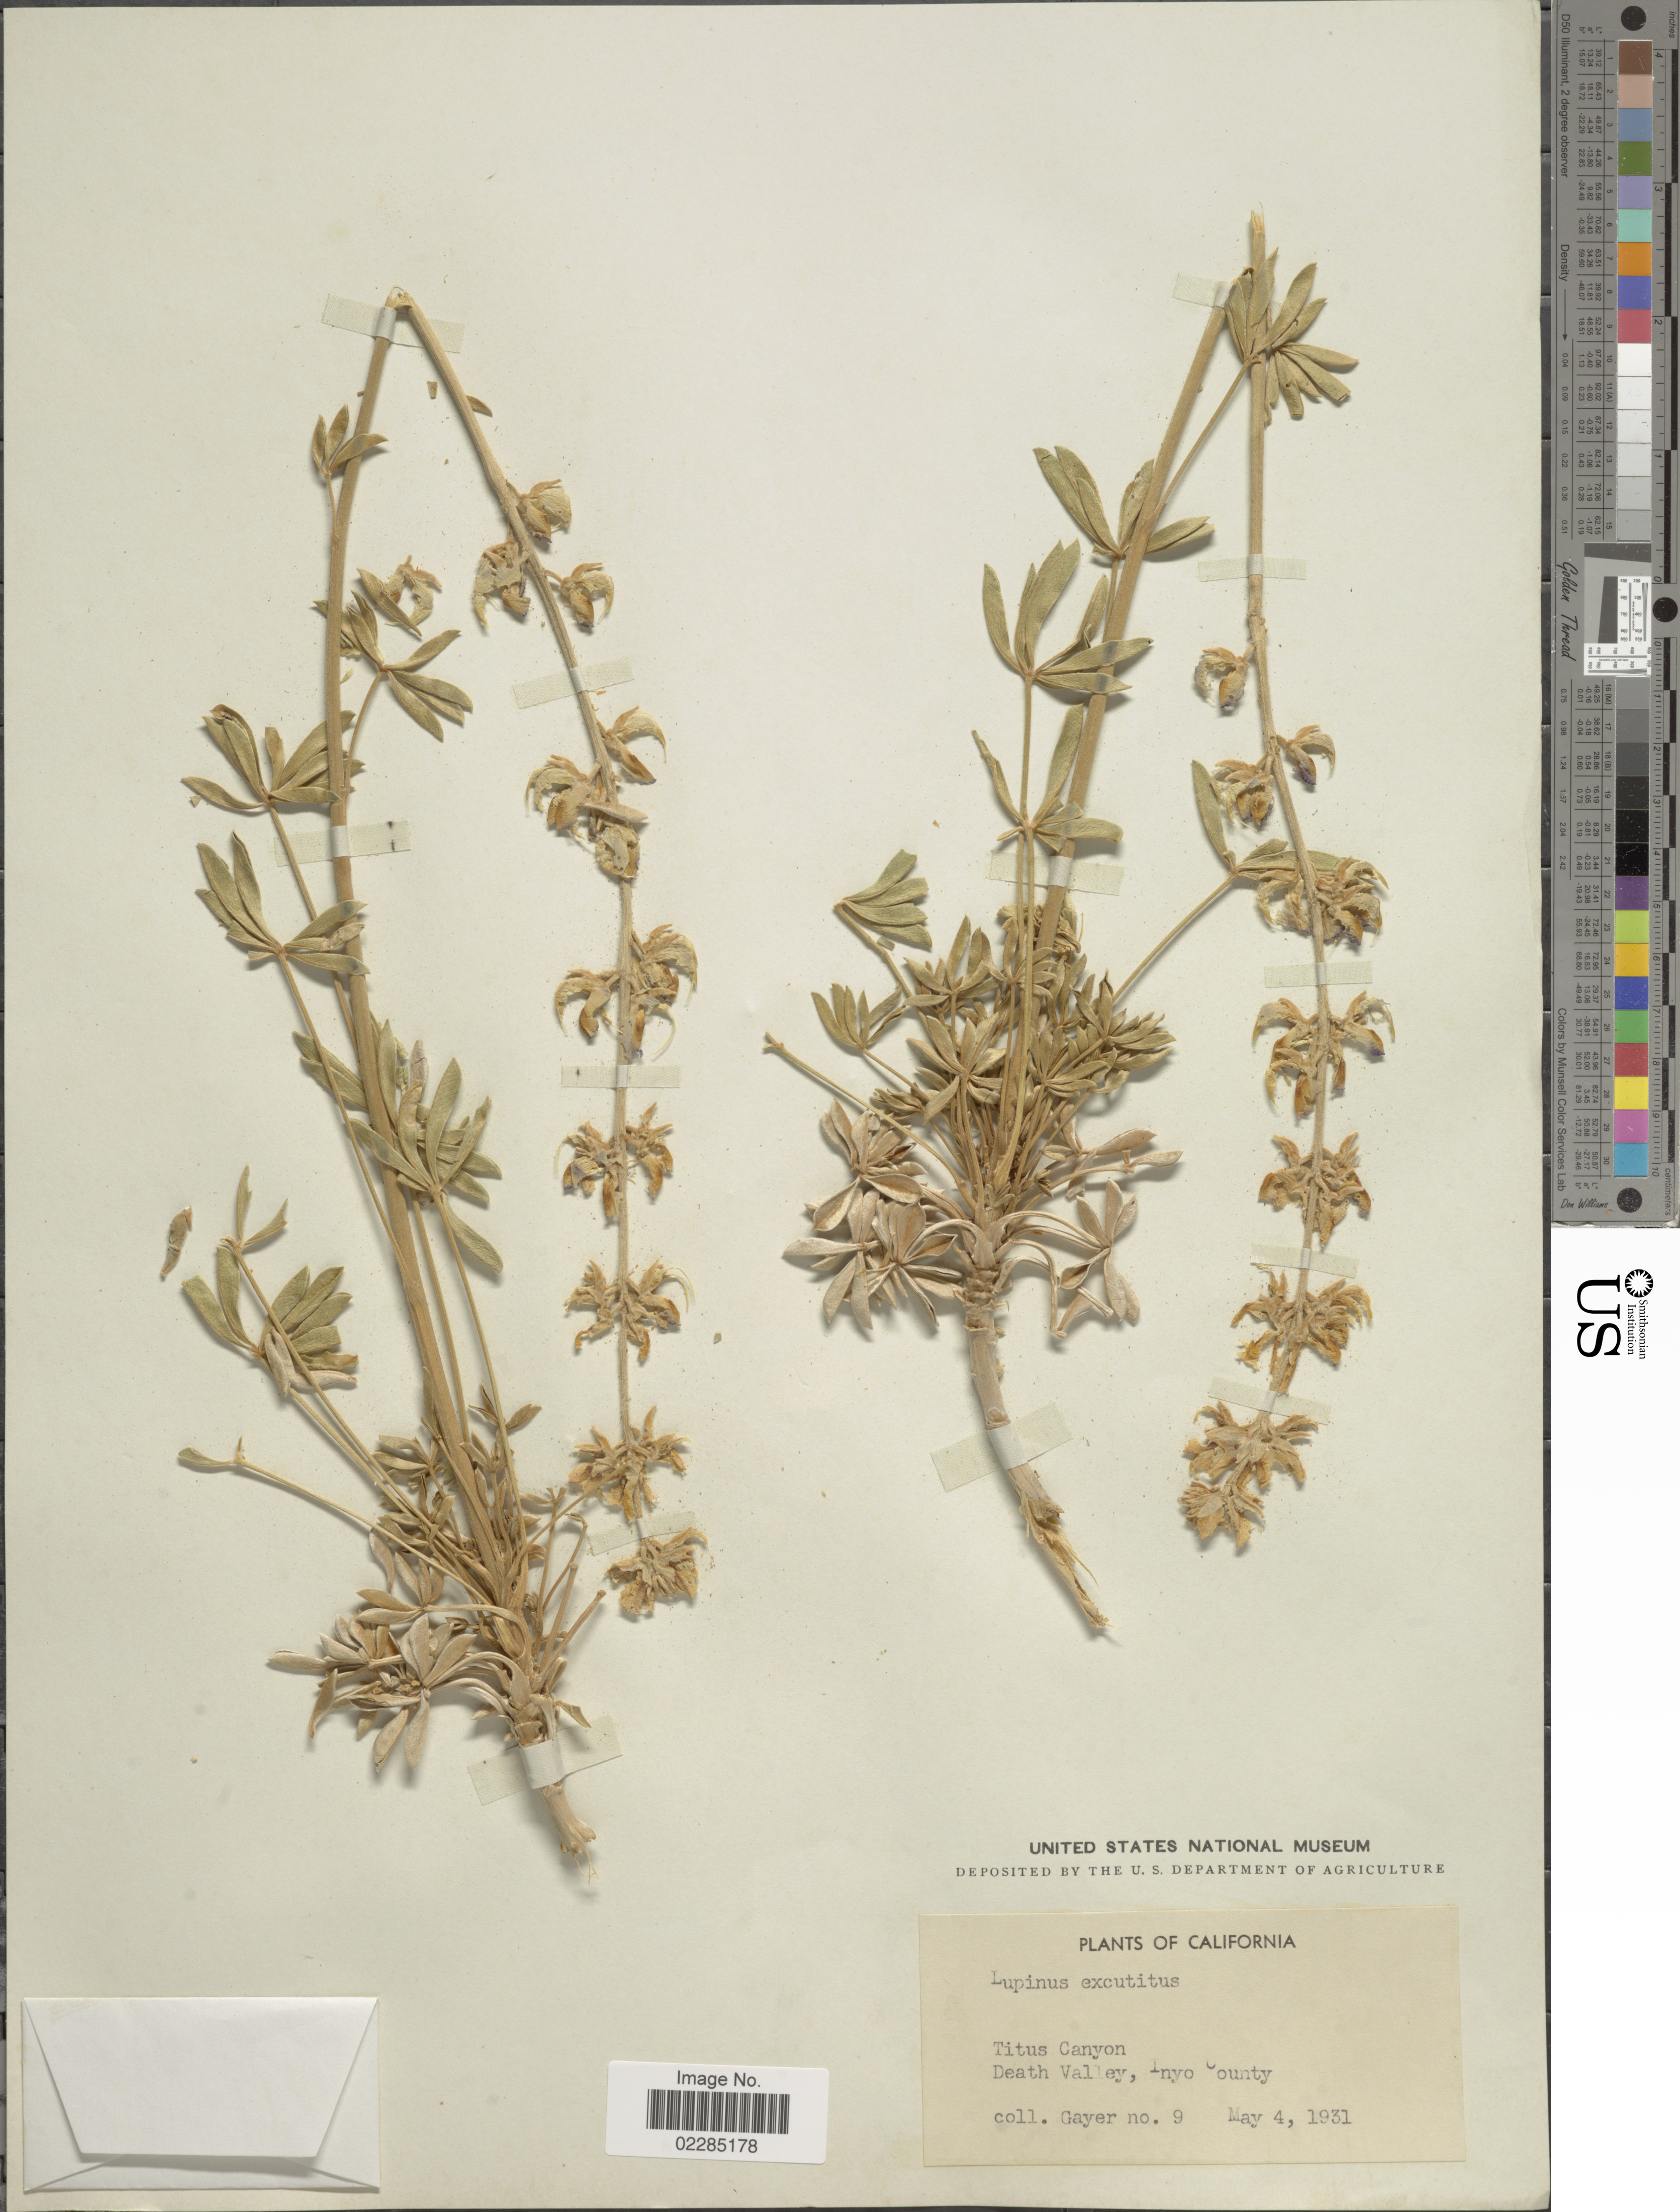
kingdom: Plantae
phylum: Tracheophyta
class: Magnoliopsida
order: Fabales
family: Fabaceae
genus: Lupinus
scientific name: Lupinus excubitus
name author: M.E. Jones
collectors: -. Gayer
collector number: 9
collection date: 1931-05-04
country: United States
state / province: California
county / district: Inyo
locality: Titus Canyon, Death Valley, Inyo County